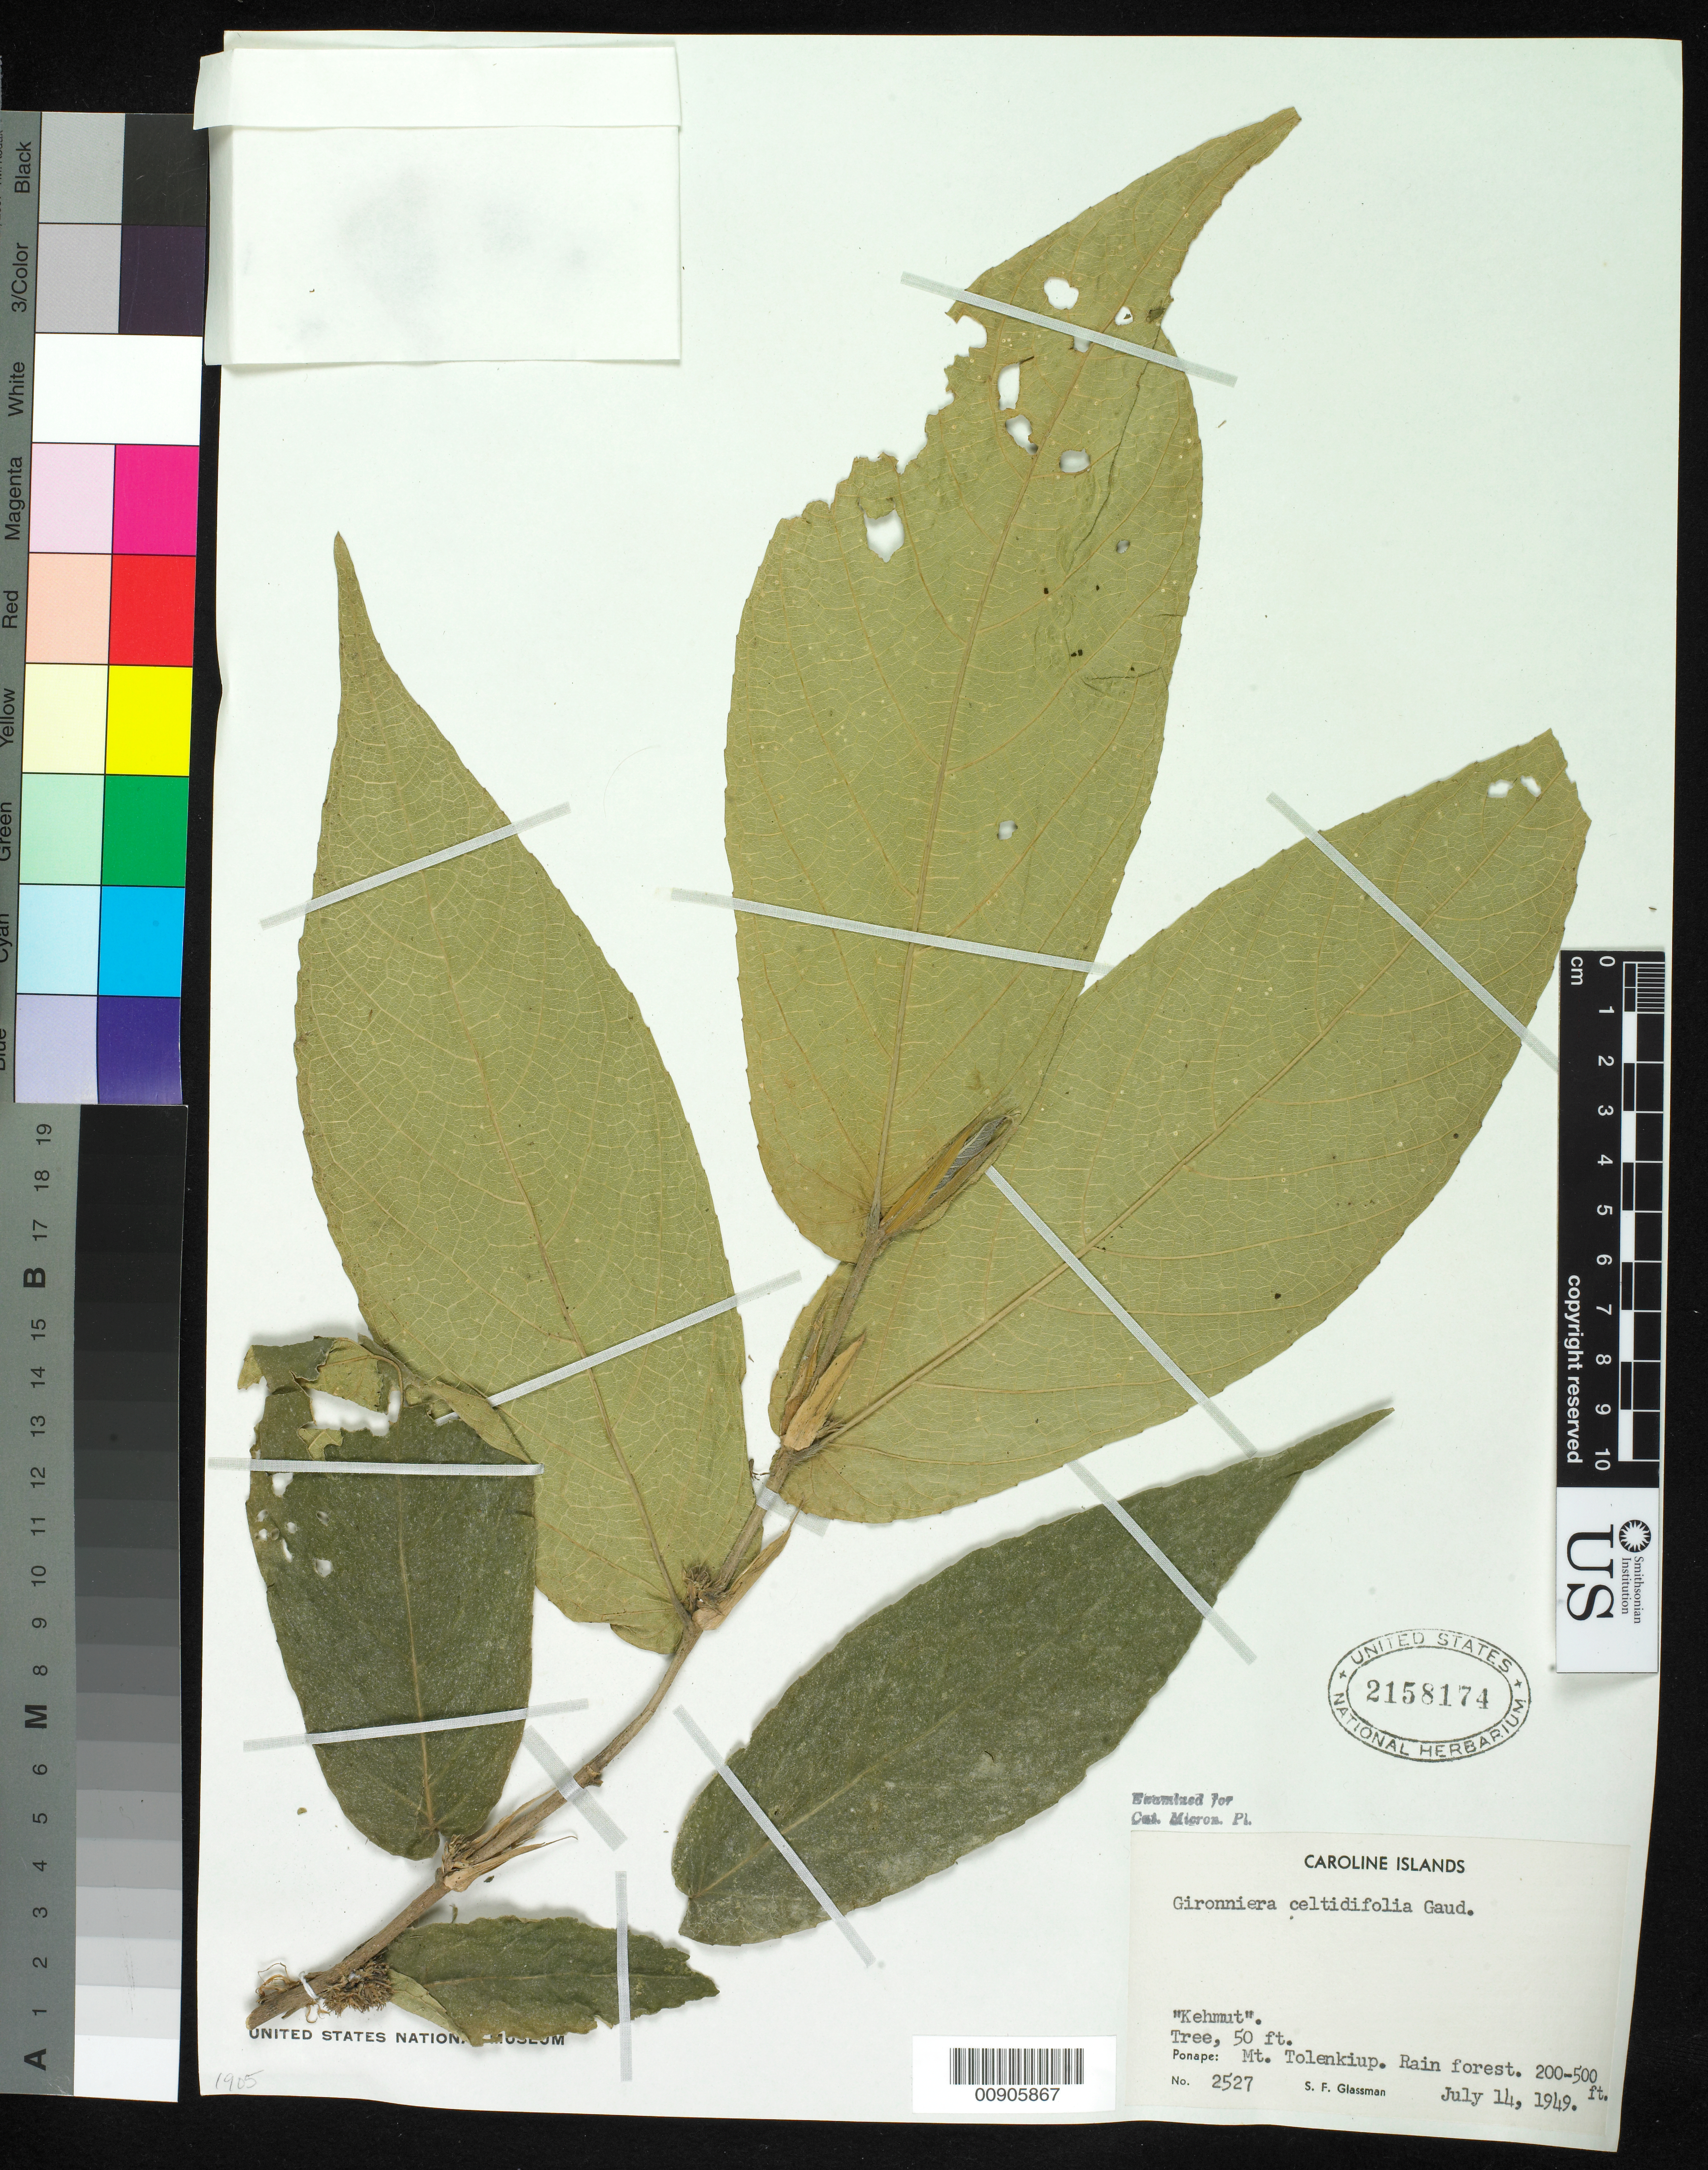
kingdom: Plantae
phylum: Tracheophyta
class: Magnoliopsida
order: Rosales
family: Cannabaceae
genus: Gironniera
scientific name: Gironniera celtidifolia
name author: Gaudich.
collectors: S. F. Glassman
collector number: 2527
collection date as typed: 14 Jul 1949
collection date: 1949-07-14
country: Micronesia, Federated States of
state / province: Pohnpei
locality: Mt. Tolenkiup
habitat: rainforest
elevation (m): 61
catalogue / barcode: US 2158174